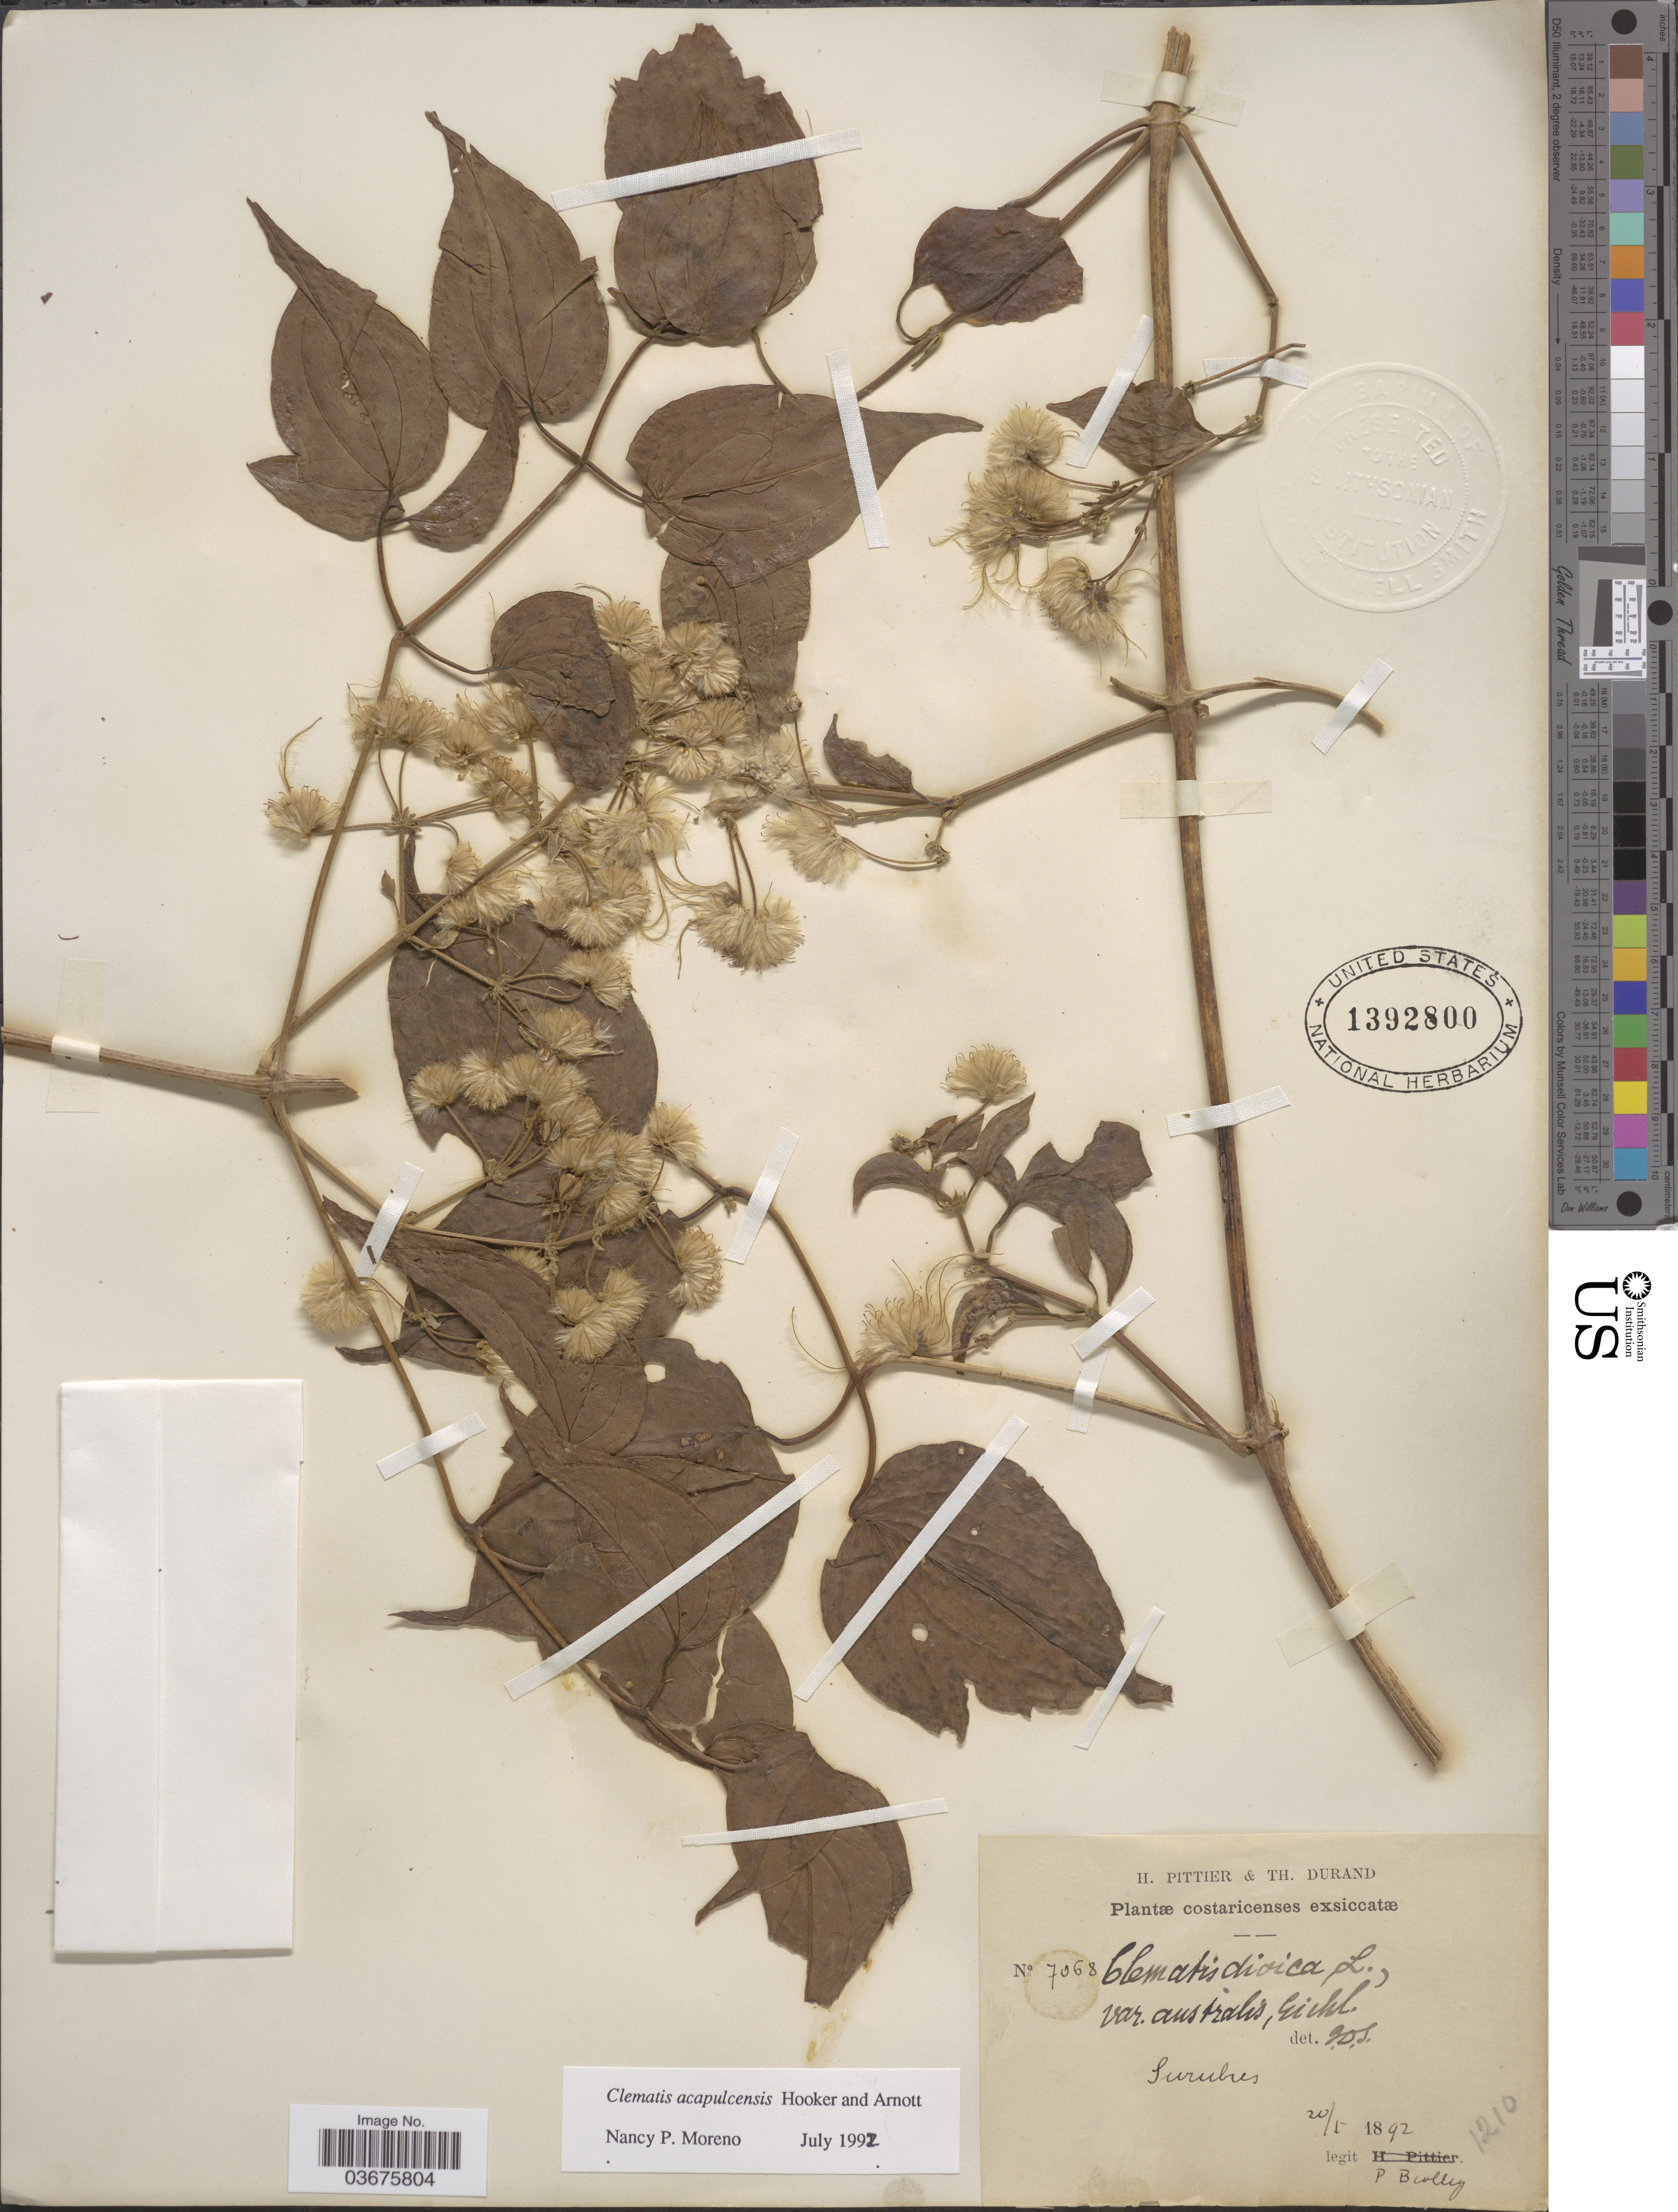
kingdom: Plantae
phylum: Tracheophyta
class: Magnoliopsida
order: Ranunculales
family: Ranunculaceae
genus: Clematis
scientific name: Clematis acapulcensis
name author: Hook. & Arn.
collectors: P. Beolley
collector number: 7068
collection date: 1892-05-20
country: Costa Rica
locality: Surubres.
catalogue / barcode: US 1392800